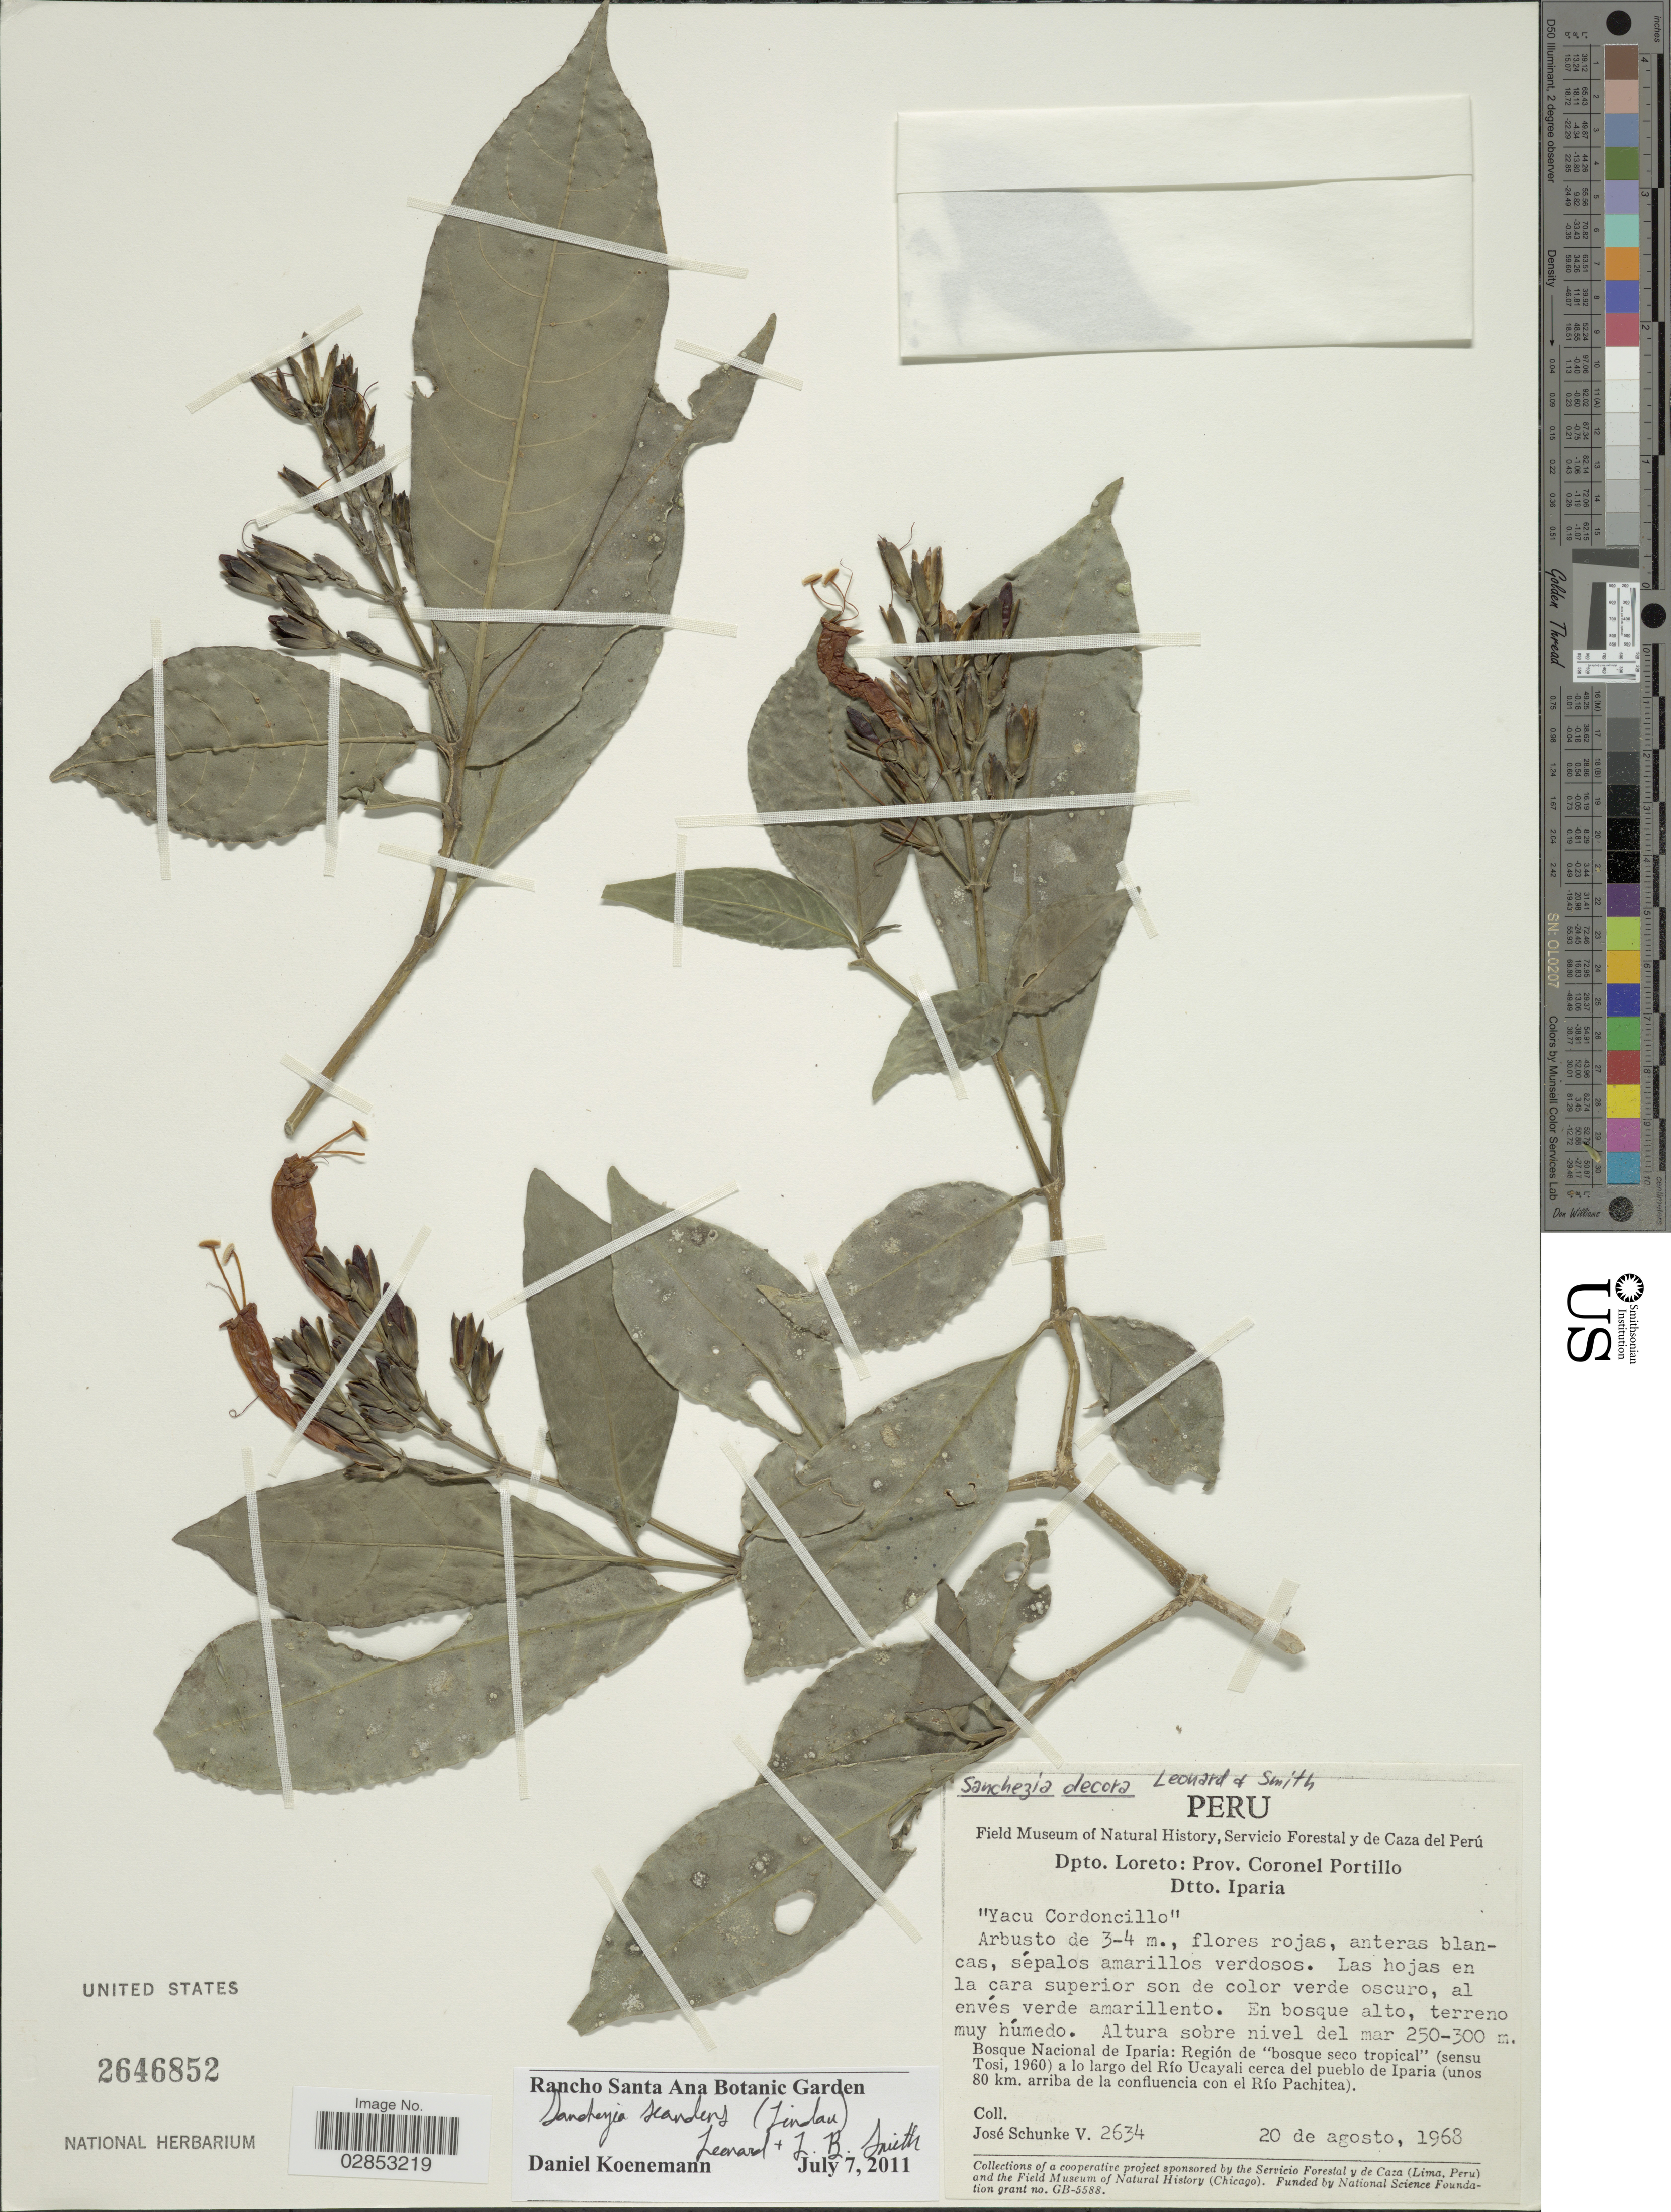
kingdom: Plantae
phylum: Tracheophyta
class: Magnoliopsida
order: Lamiales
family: Acanthaceae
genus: Steirosanchezia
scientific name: Steirosanchezia scandens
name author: Lindau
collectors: J. Schunke Vigo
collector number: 2634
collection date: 1968-08-20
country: Peru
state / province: Loreto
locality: Dpto. Loreto: Prov. Coronel Portillo, Dtto. Iparia, Bosque Nacional de Iparia: Región de "bosque seco tropical" (sensu Tosi, 1960) a lo largo del Río Ucayali cerca del pueblo de Iparia (unos 80 km. arriba de la confluencia con el Río Pachitea).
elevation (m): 250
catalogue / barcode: US 2646852